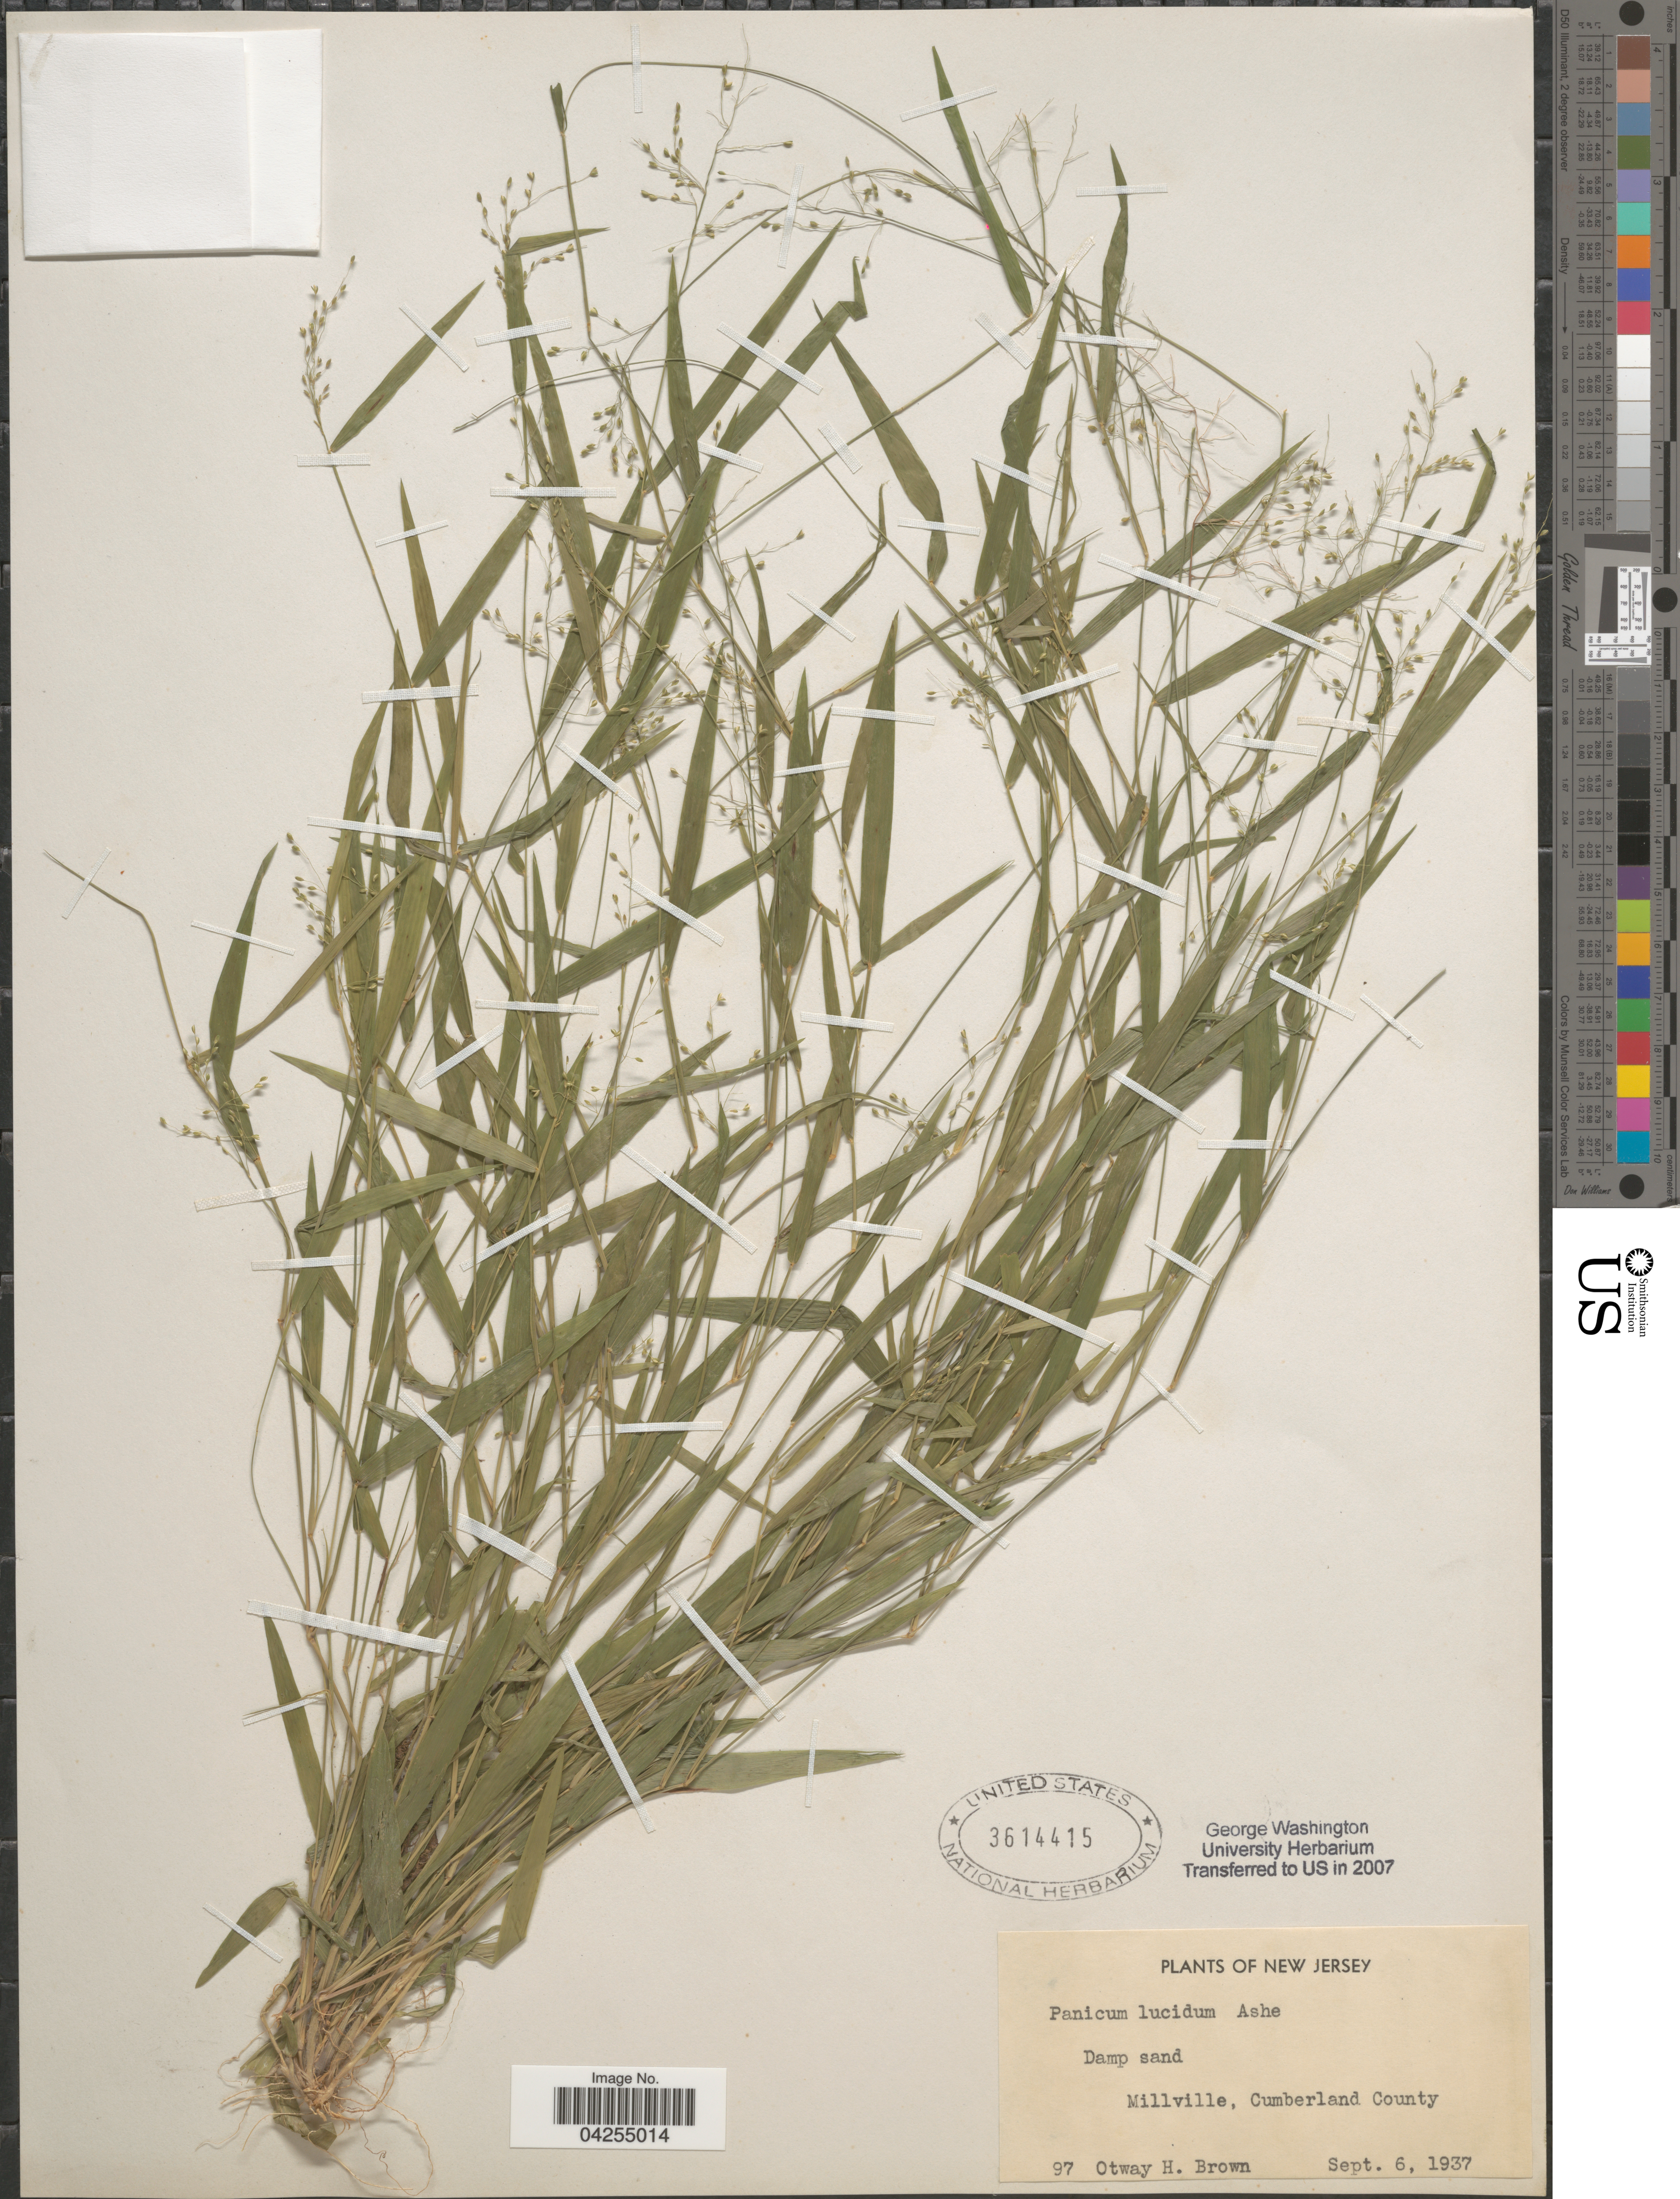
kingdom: Plantae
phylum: Tracheophyta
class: Liliopsida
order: Poales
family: Poaceae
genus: Dichanthelium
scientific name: Dichanthelium dichotomum var. dichotomum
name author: (L.) Gould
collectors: O. Brown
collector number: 97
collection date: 1937-09-06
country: United States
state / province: New Jersey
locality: Damp sand. Millville, Cumberland County.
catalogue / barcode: US 3614415